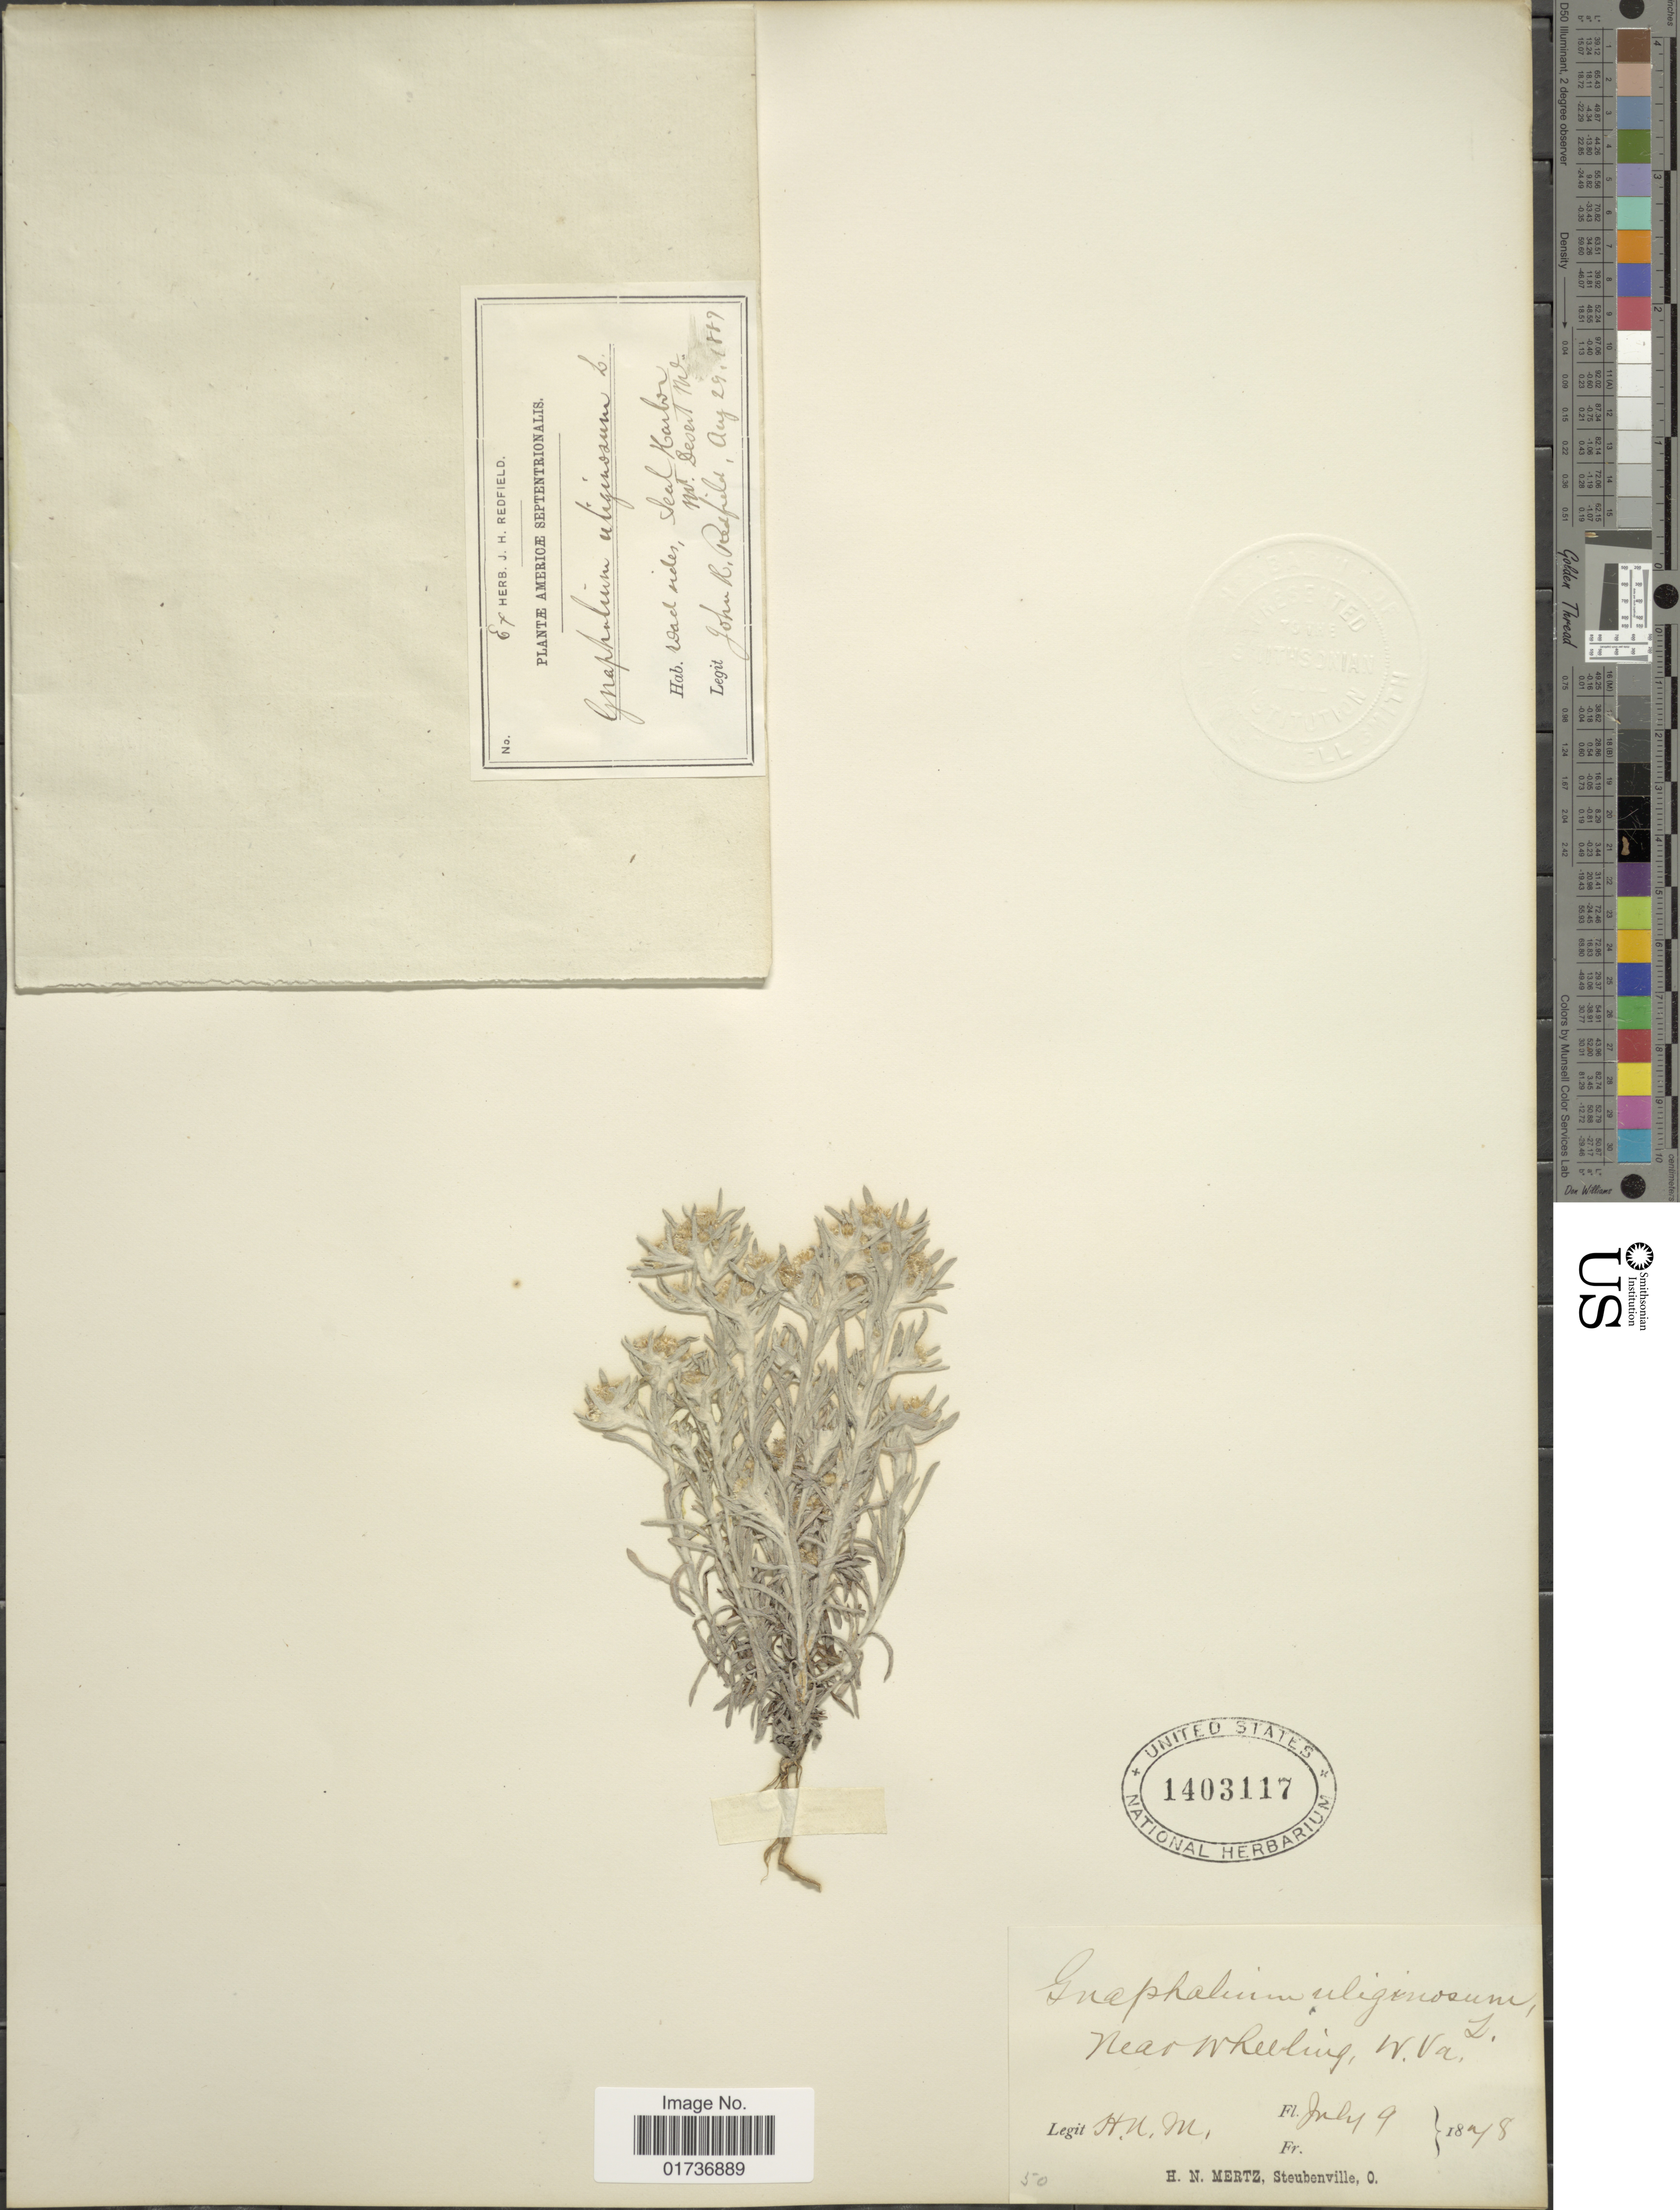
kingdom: Plantae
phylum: Tracheophyta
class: Magnoliopsida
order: Asterales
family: Asteraceae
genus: Gnaphalium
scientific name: Gnaphalium uliginosum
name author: L.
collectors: H. Mertz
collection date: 1878-07-09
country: United States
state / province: West Virginia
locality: Near Wheeling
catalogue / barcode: US 1403117